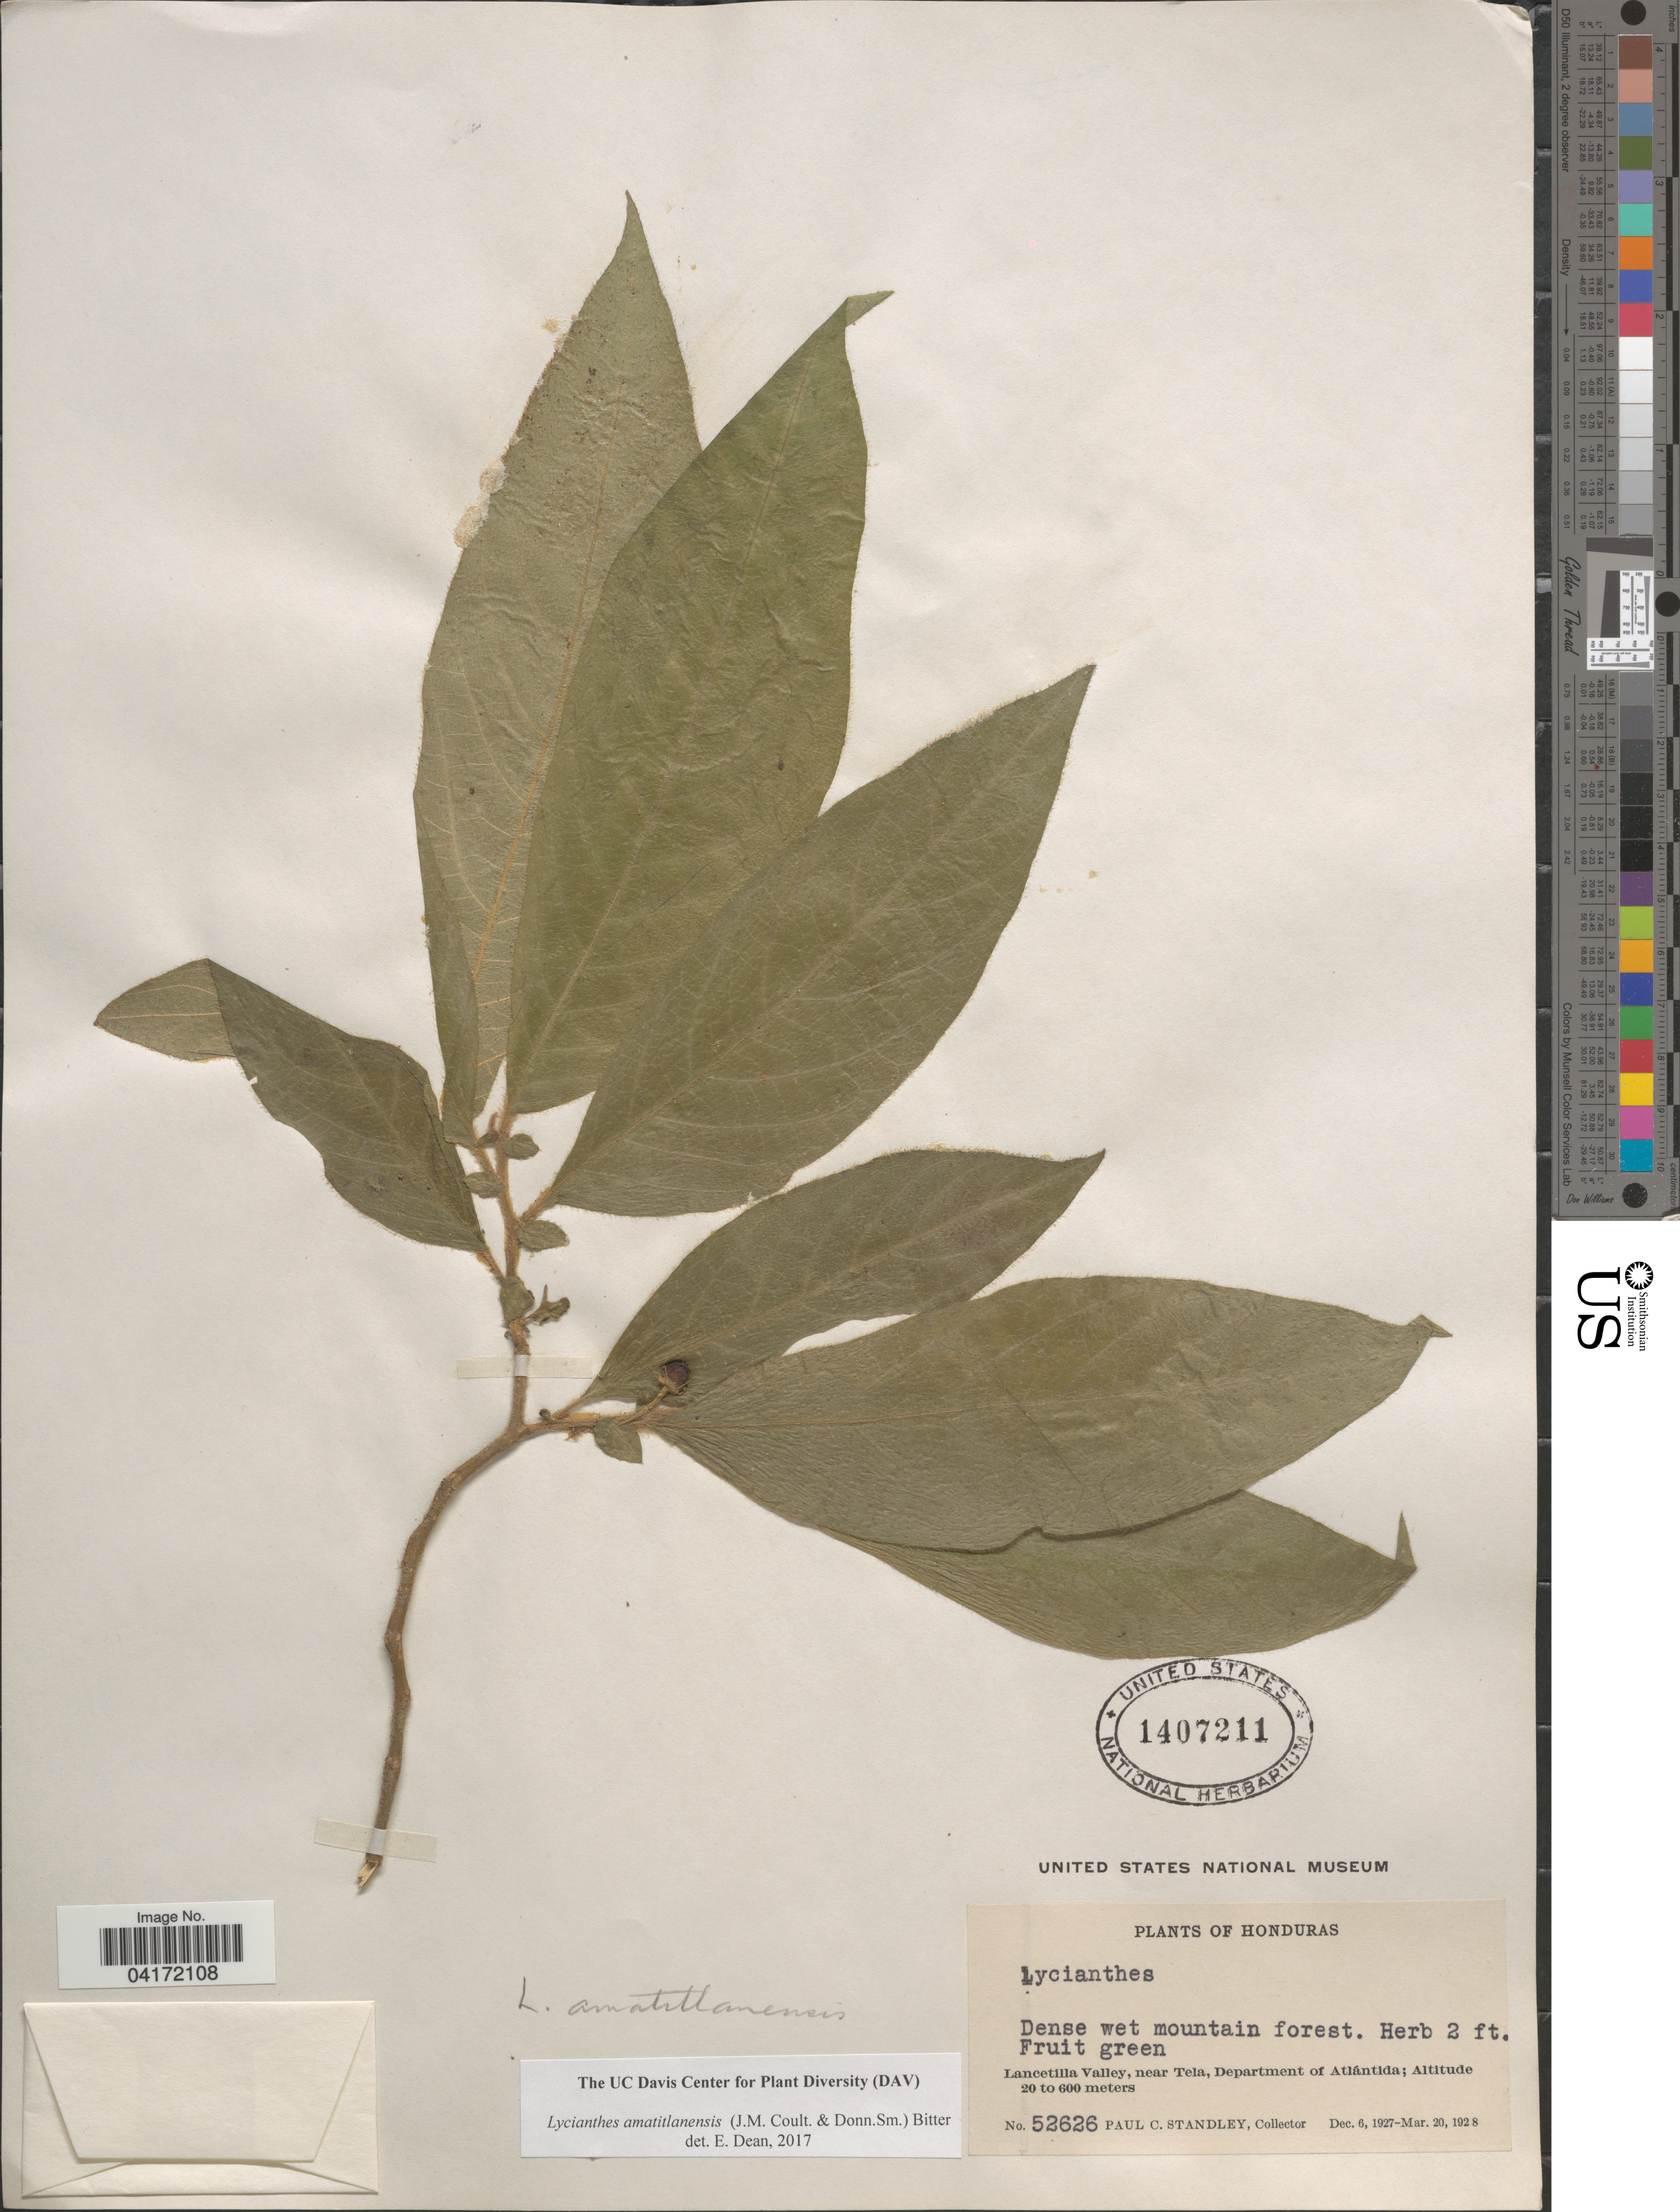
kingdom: Plantae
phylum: Tracheophyta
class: Magnoliopsida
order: Solanales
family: Solanaceae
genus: Lycianthes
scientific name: Lycianthes amatitlanensis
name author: (J.M. Coult. & Donn. Sm.) Bitter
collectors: P. C. Standley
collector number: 52626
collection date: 1927-12-06/1928-03-20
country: Honduras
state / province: Atlantida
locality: Lancetilla Valley, near Tela, Department of Atlántida.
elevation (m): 20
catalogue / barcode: US 1407211